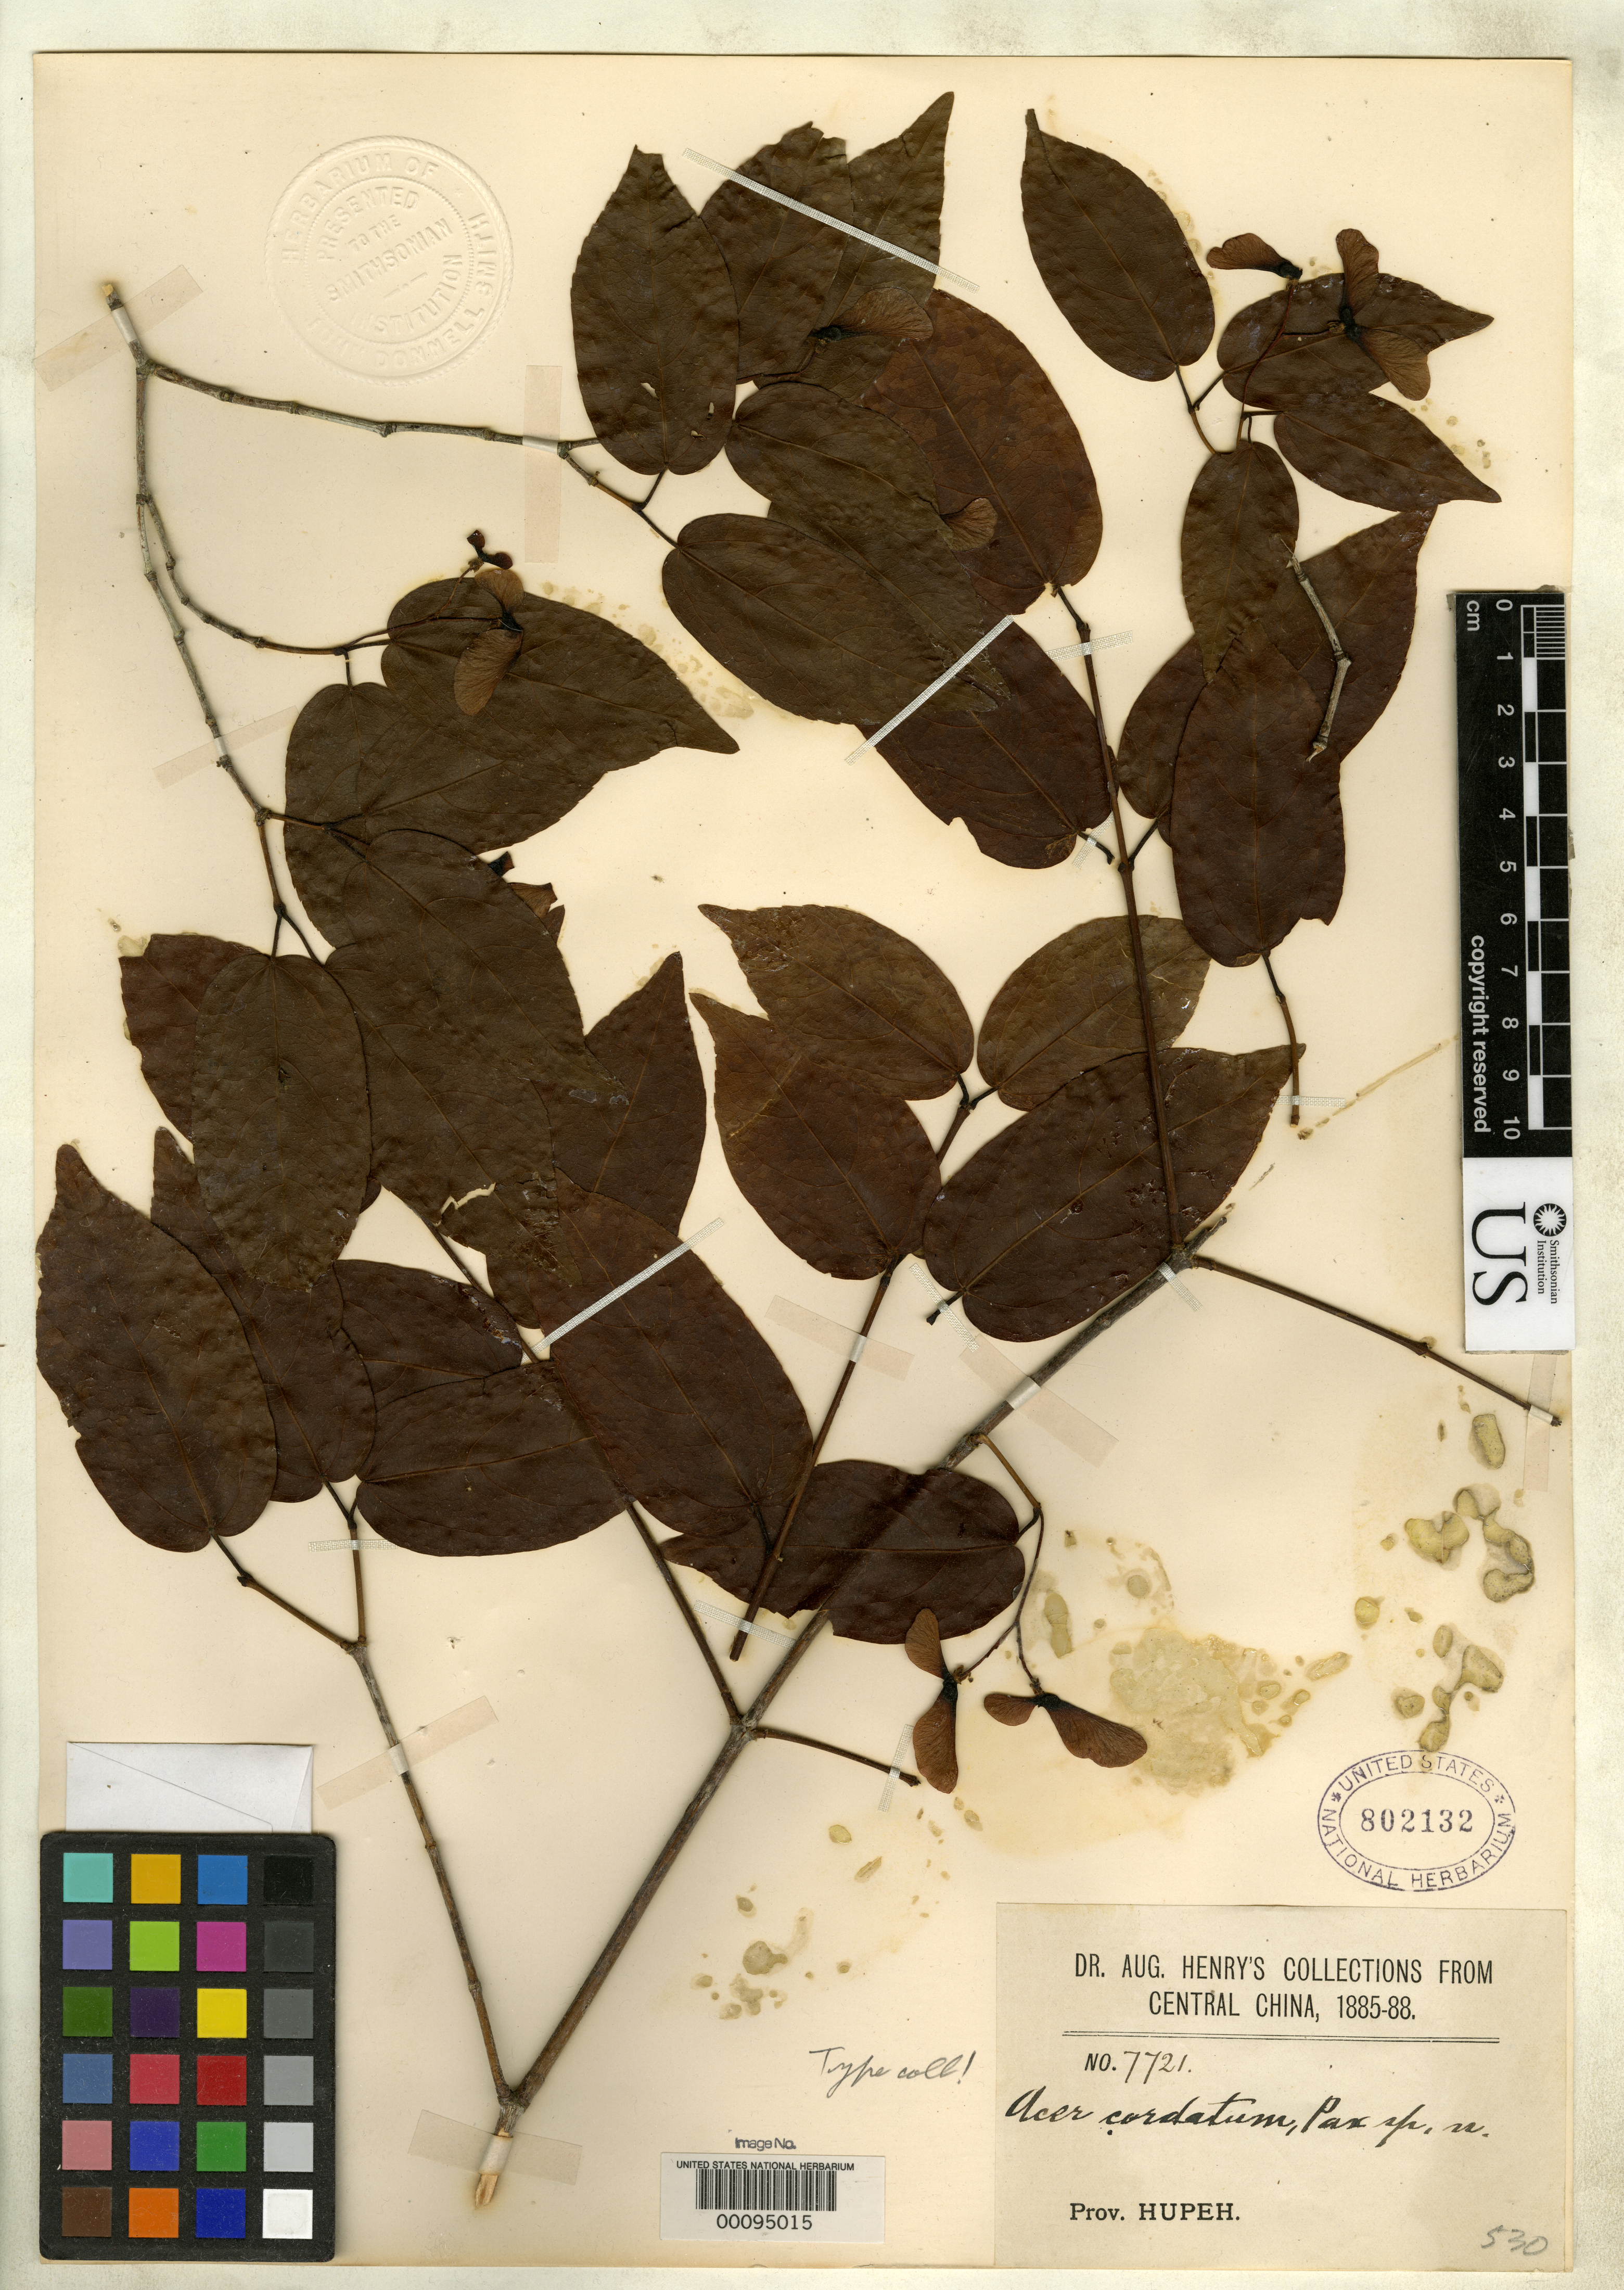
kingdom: Plantae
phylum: Tracheophyta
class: Magnoliopsida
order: Sapindales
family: Sapindaceae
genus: Acer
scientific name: Acer cordatum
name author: Pax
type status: Isotype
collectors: A. Henry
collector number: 7721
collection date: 1885/1888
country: China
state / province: Hubei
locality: Central China. Prov. Hupeh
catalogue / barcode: US 802132